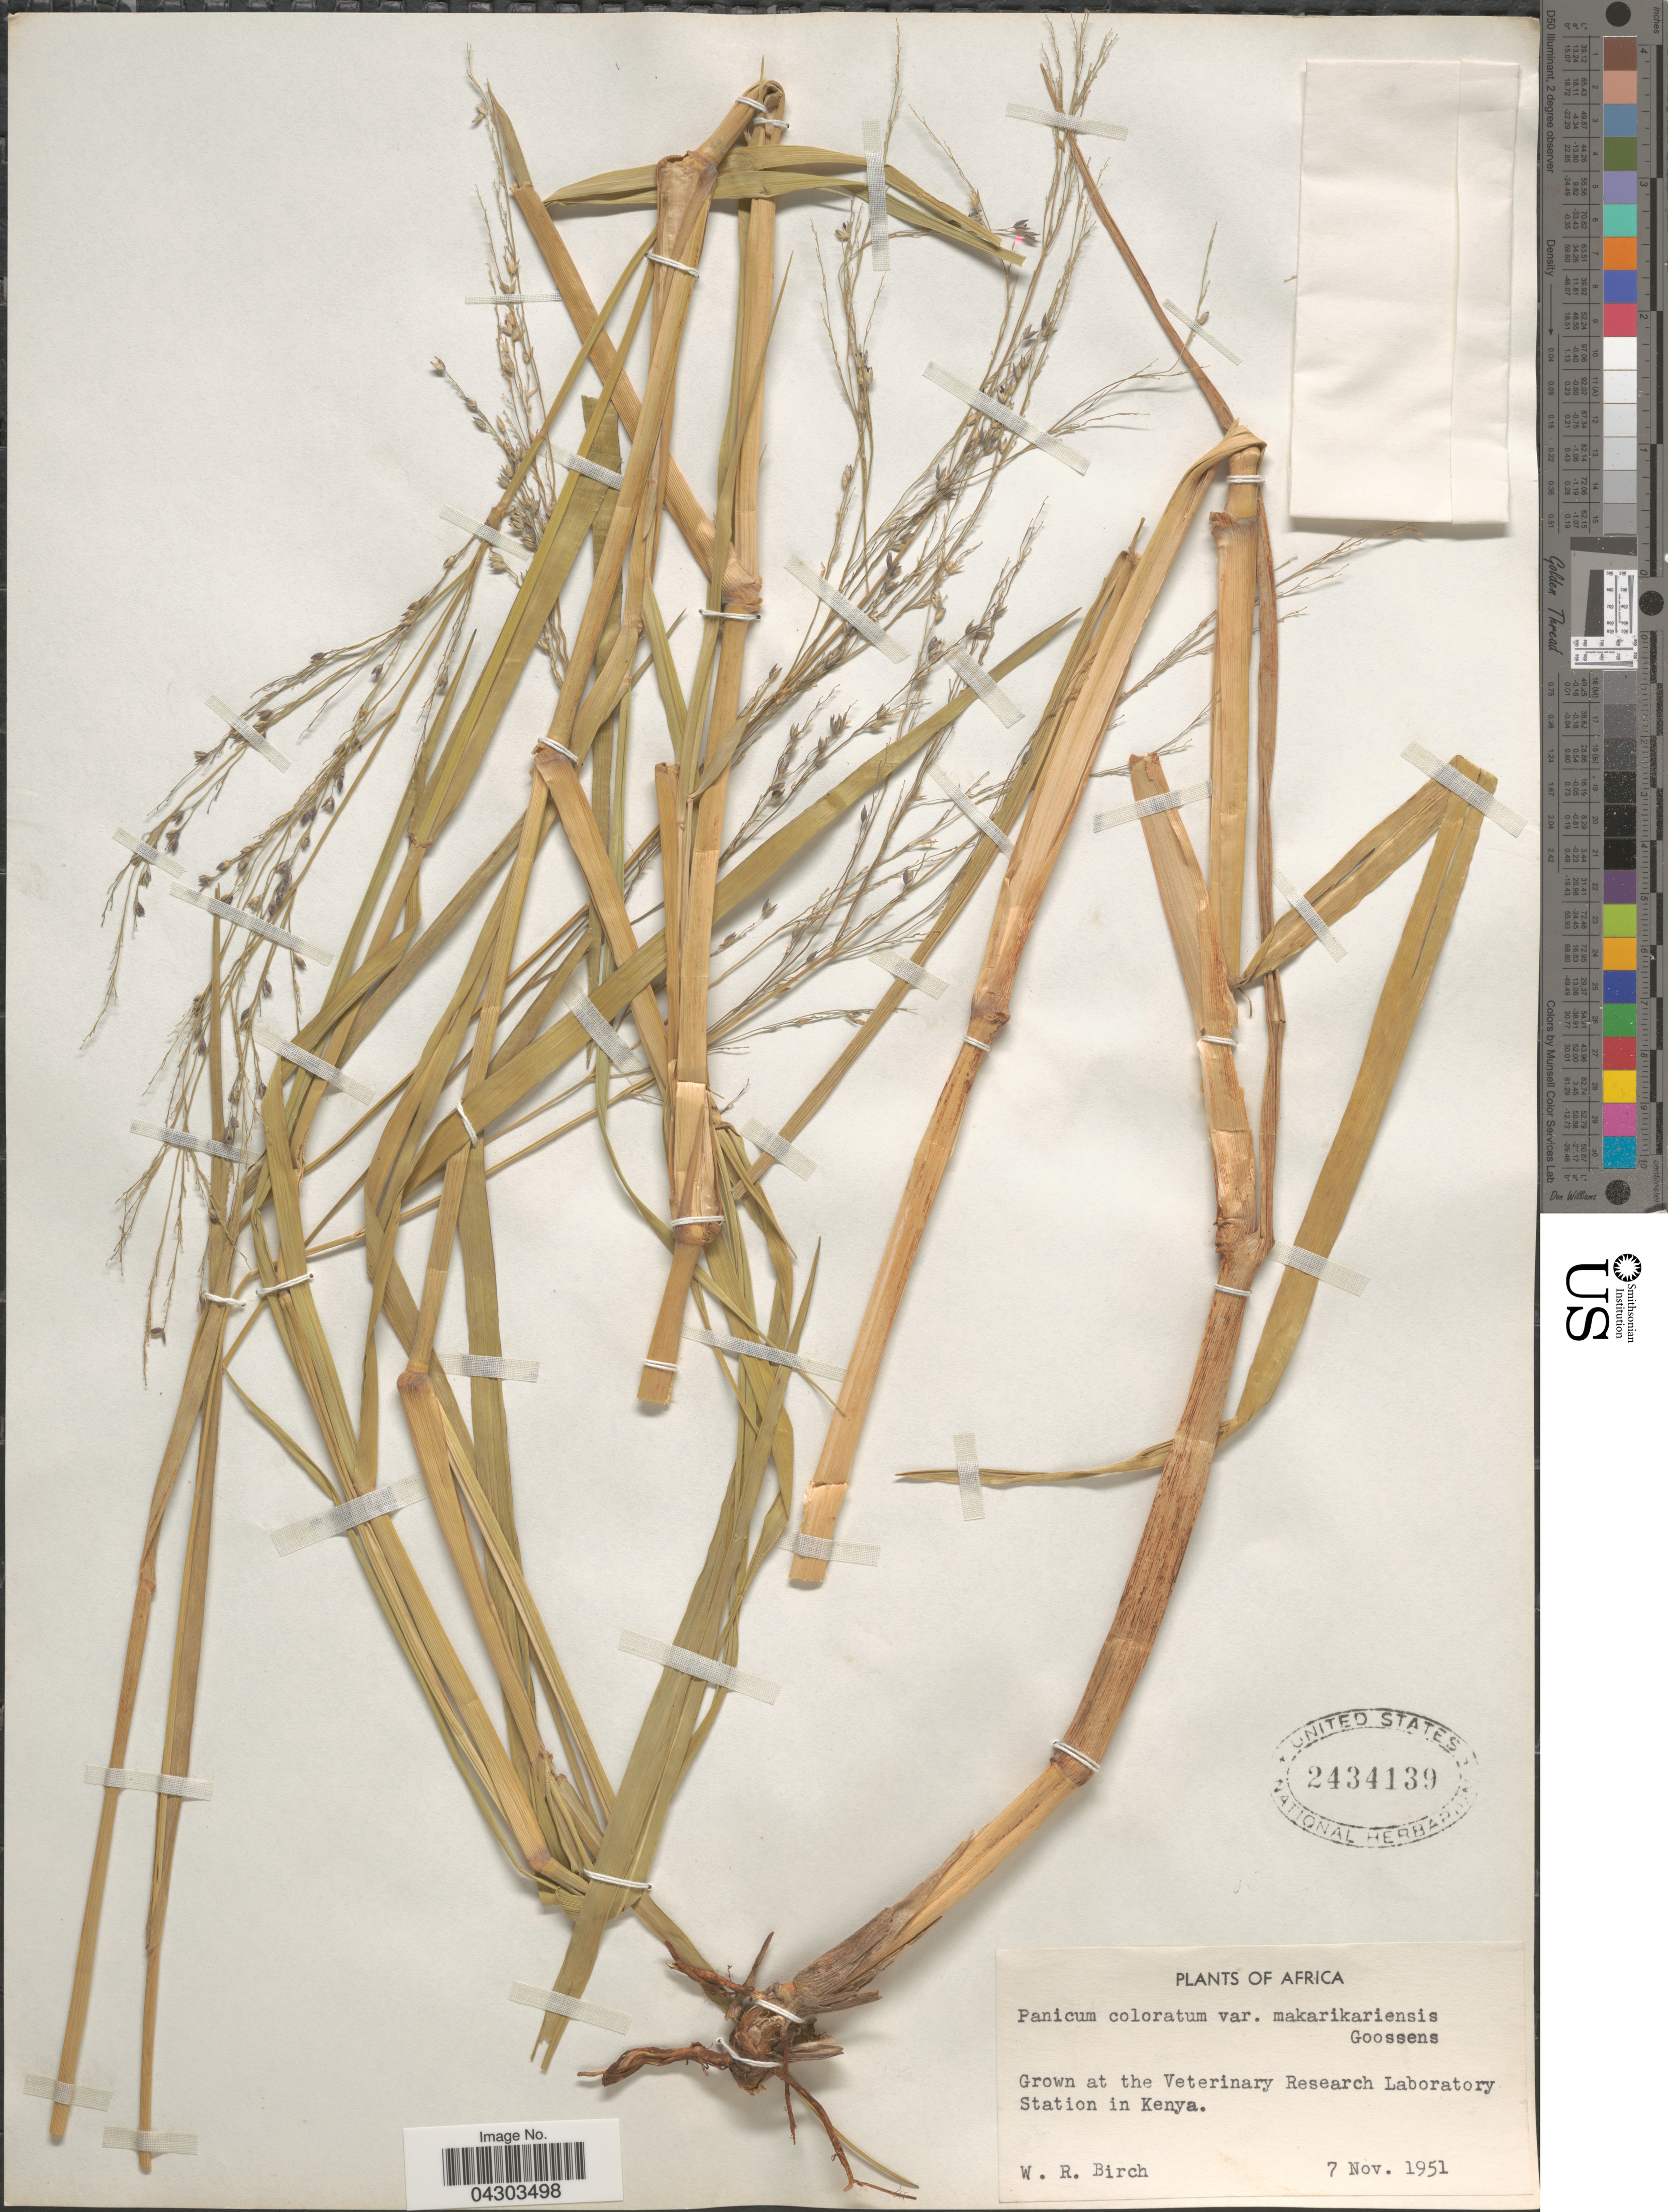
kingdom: Plantae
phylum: Tracheophyta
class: Liliopsida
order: Poales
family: Poaceae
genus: Panicum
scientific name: Panicum coloratum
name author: L.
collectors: W. Birch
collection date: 1951-11-07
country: Kenya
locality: At the Veterinary Research Laboratory Station in Kenya.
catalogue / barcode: US 2434139